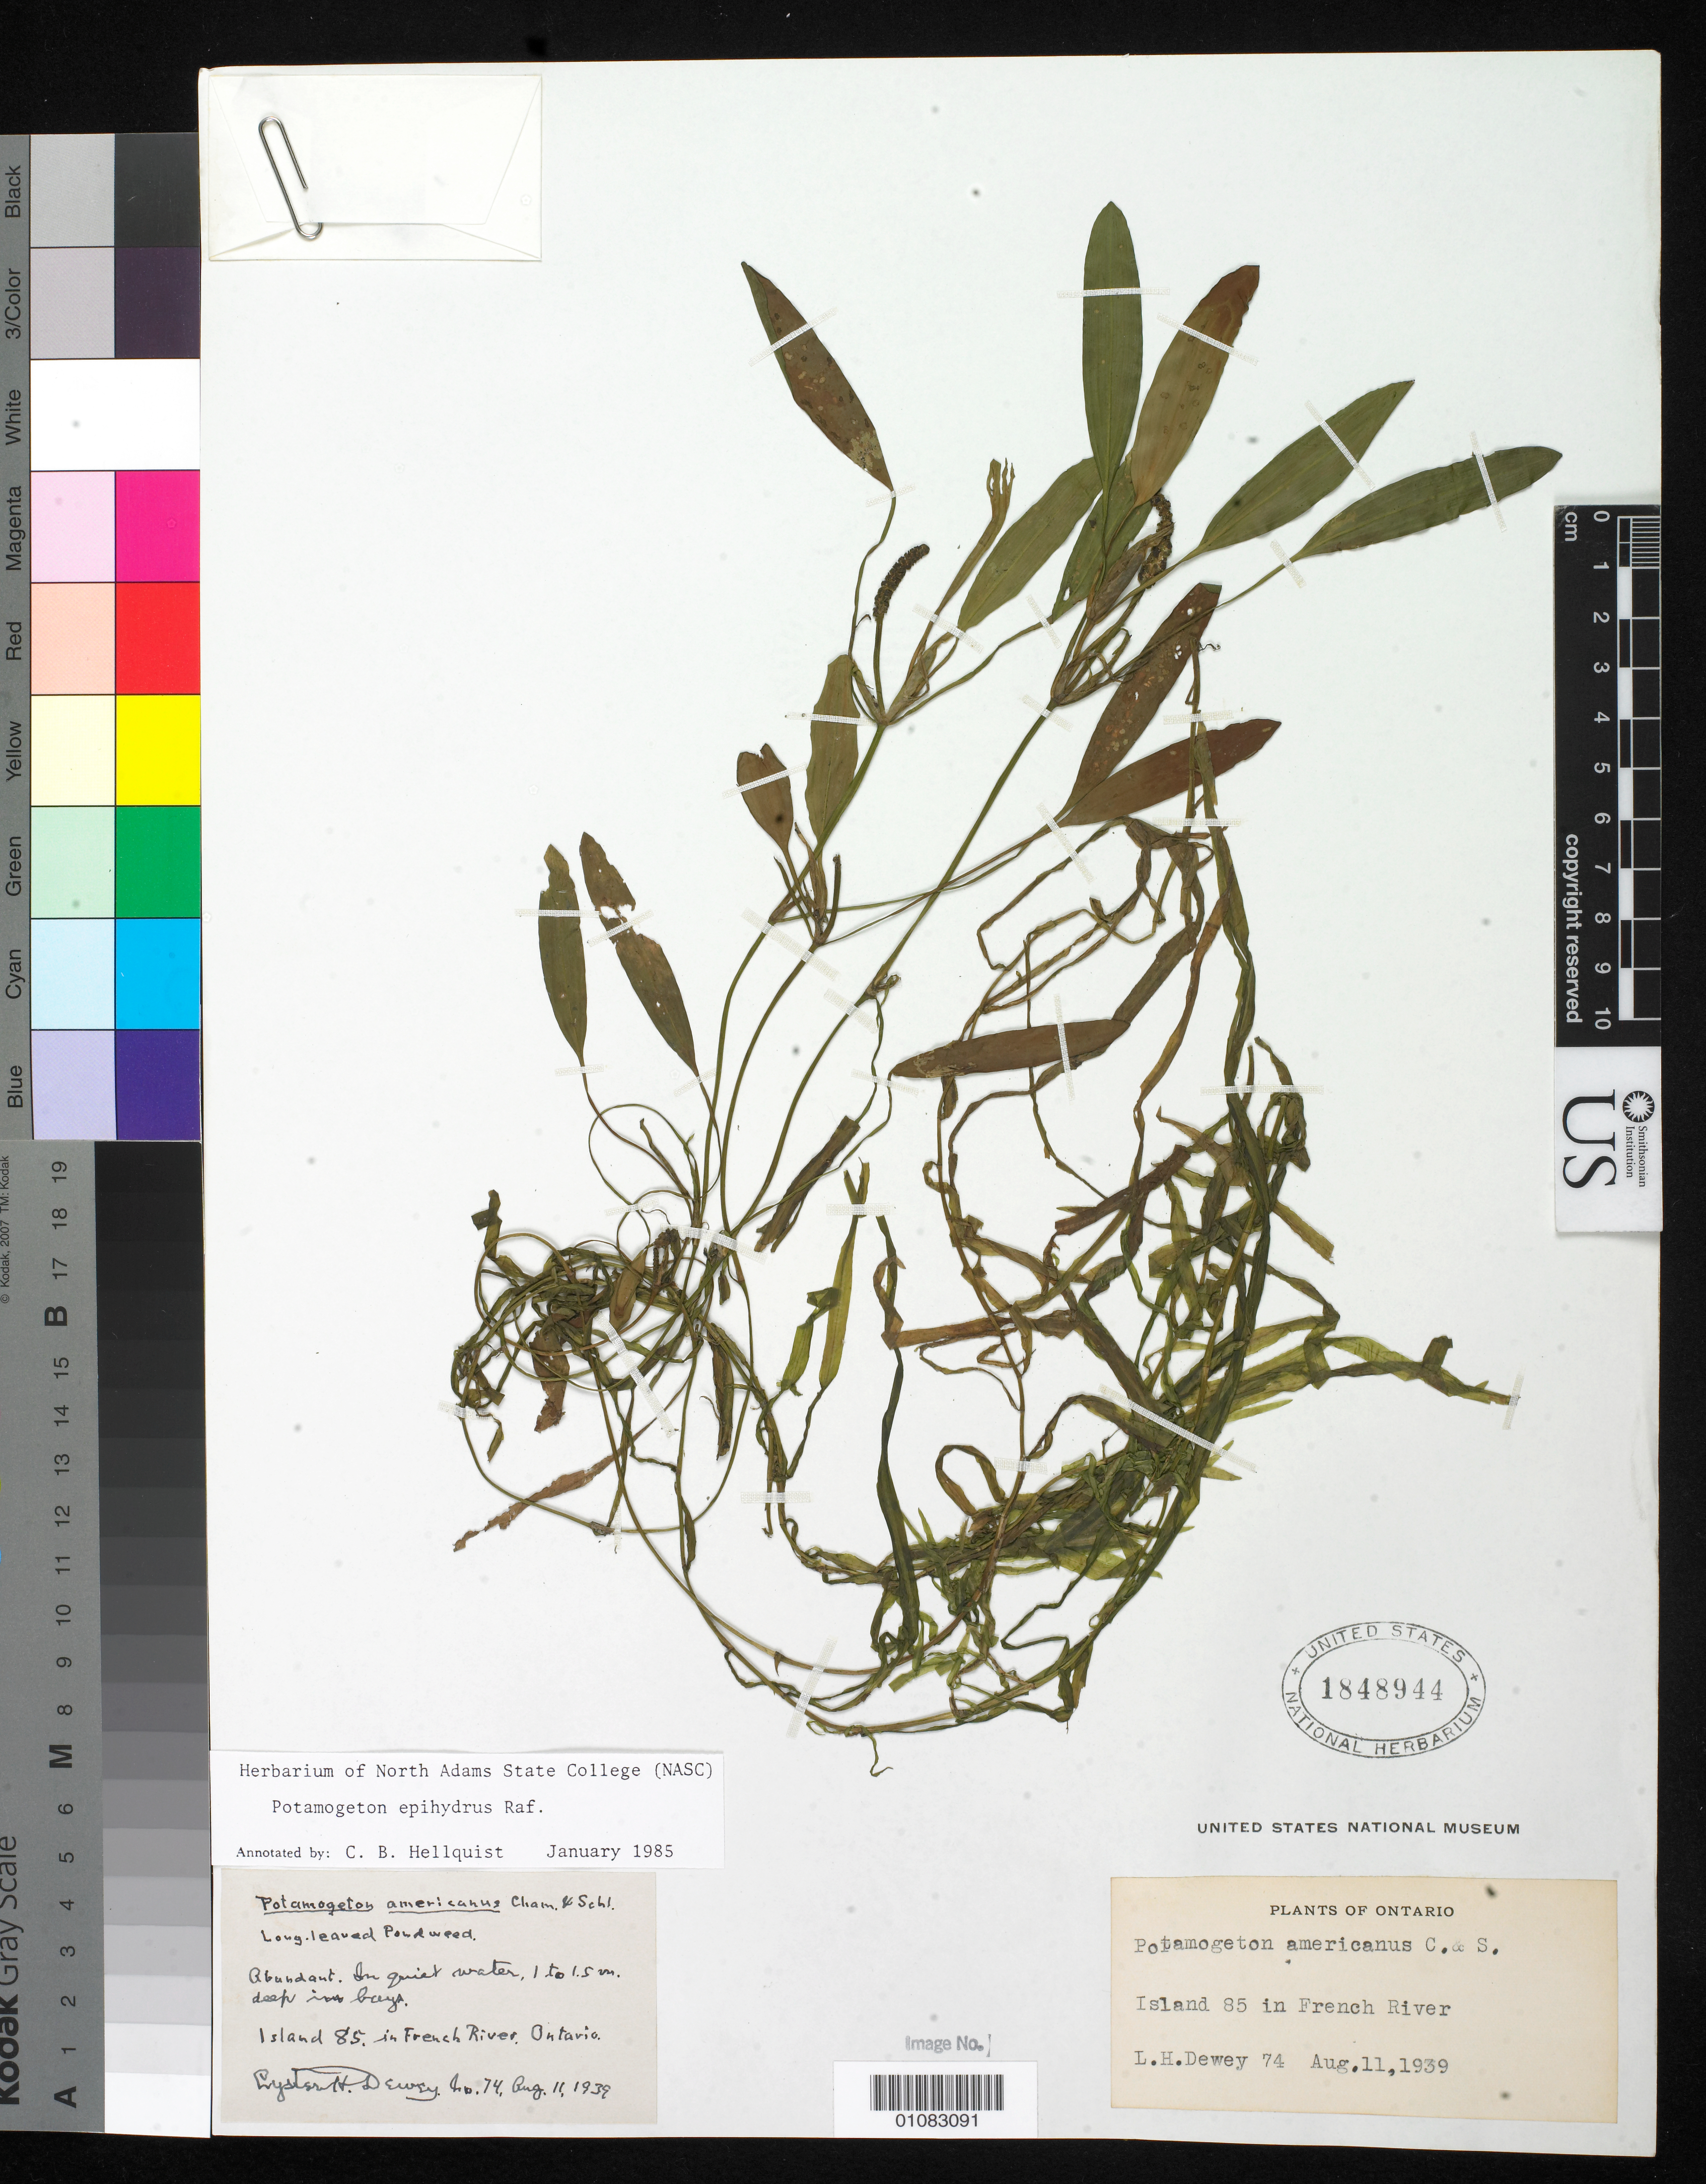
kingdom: Plantae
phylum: Tracheophyta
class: Liliopsida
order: Alismatales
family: Potamogetonaceae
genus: Potamogeton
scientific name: Potamogeton epihydrus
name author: Raf.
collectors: L. H. Dewey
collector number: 74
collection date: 1939-08-11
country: Canada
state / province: Ontario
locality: Island 85 in French River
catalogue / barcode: US 1848944